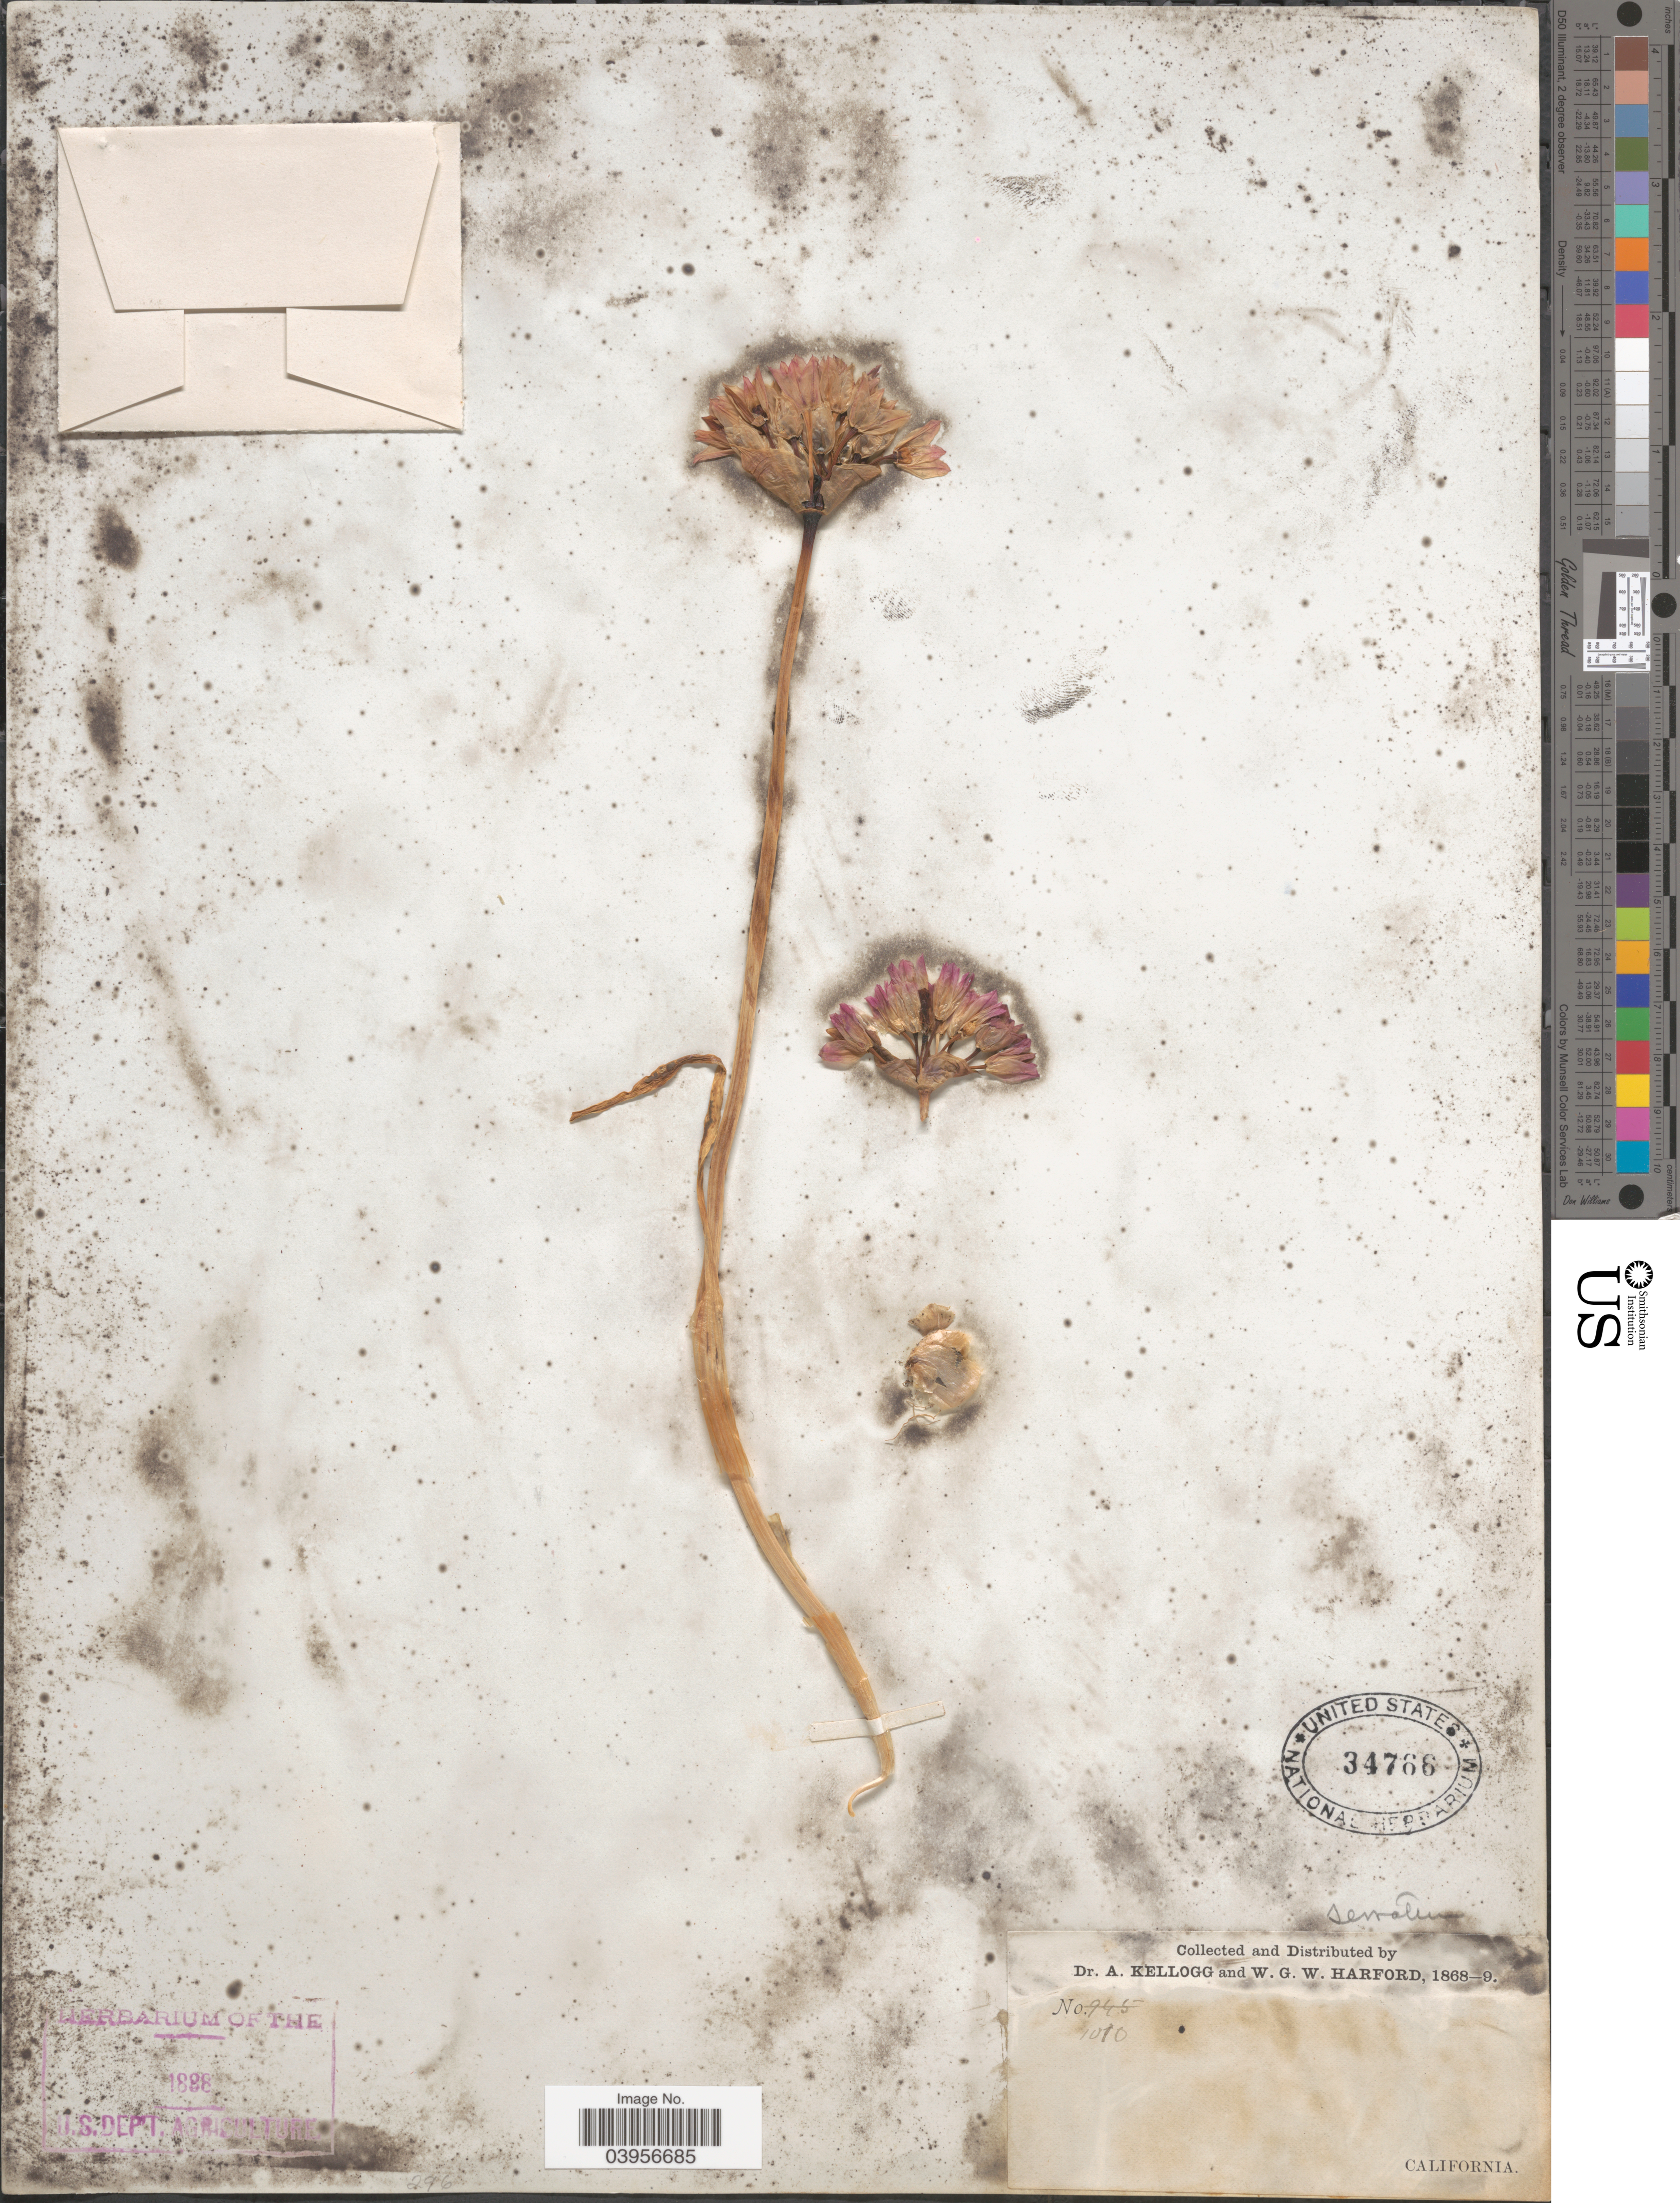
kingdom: Plantae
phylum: Tracheophyta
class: Liliopsida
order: Asparagales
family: Amaryllidaceae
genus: Allium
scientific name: Allium serratum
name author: S. Watson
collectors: A. Kellogg & W. G. W. Harford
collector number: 1010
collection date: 1867/1869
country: United States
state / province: California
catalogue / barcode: US 34766